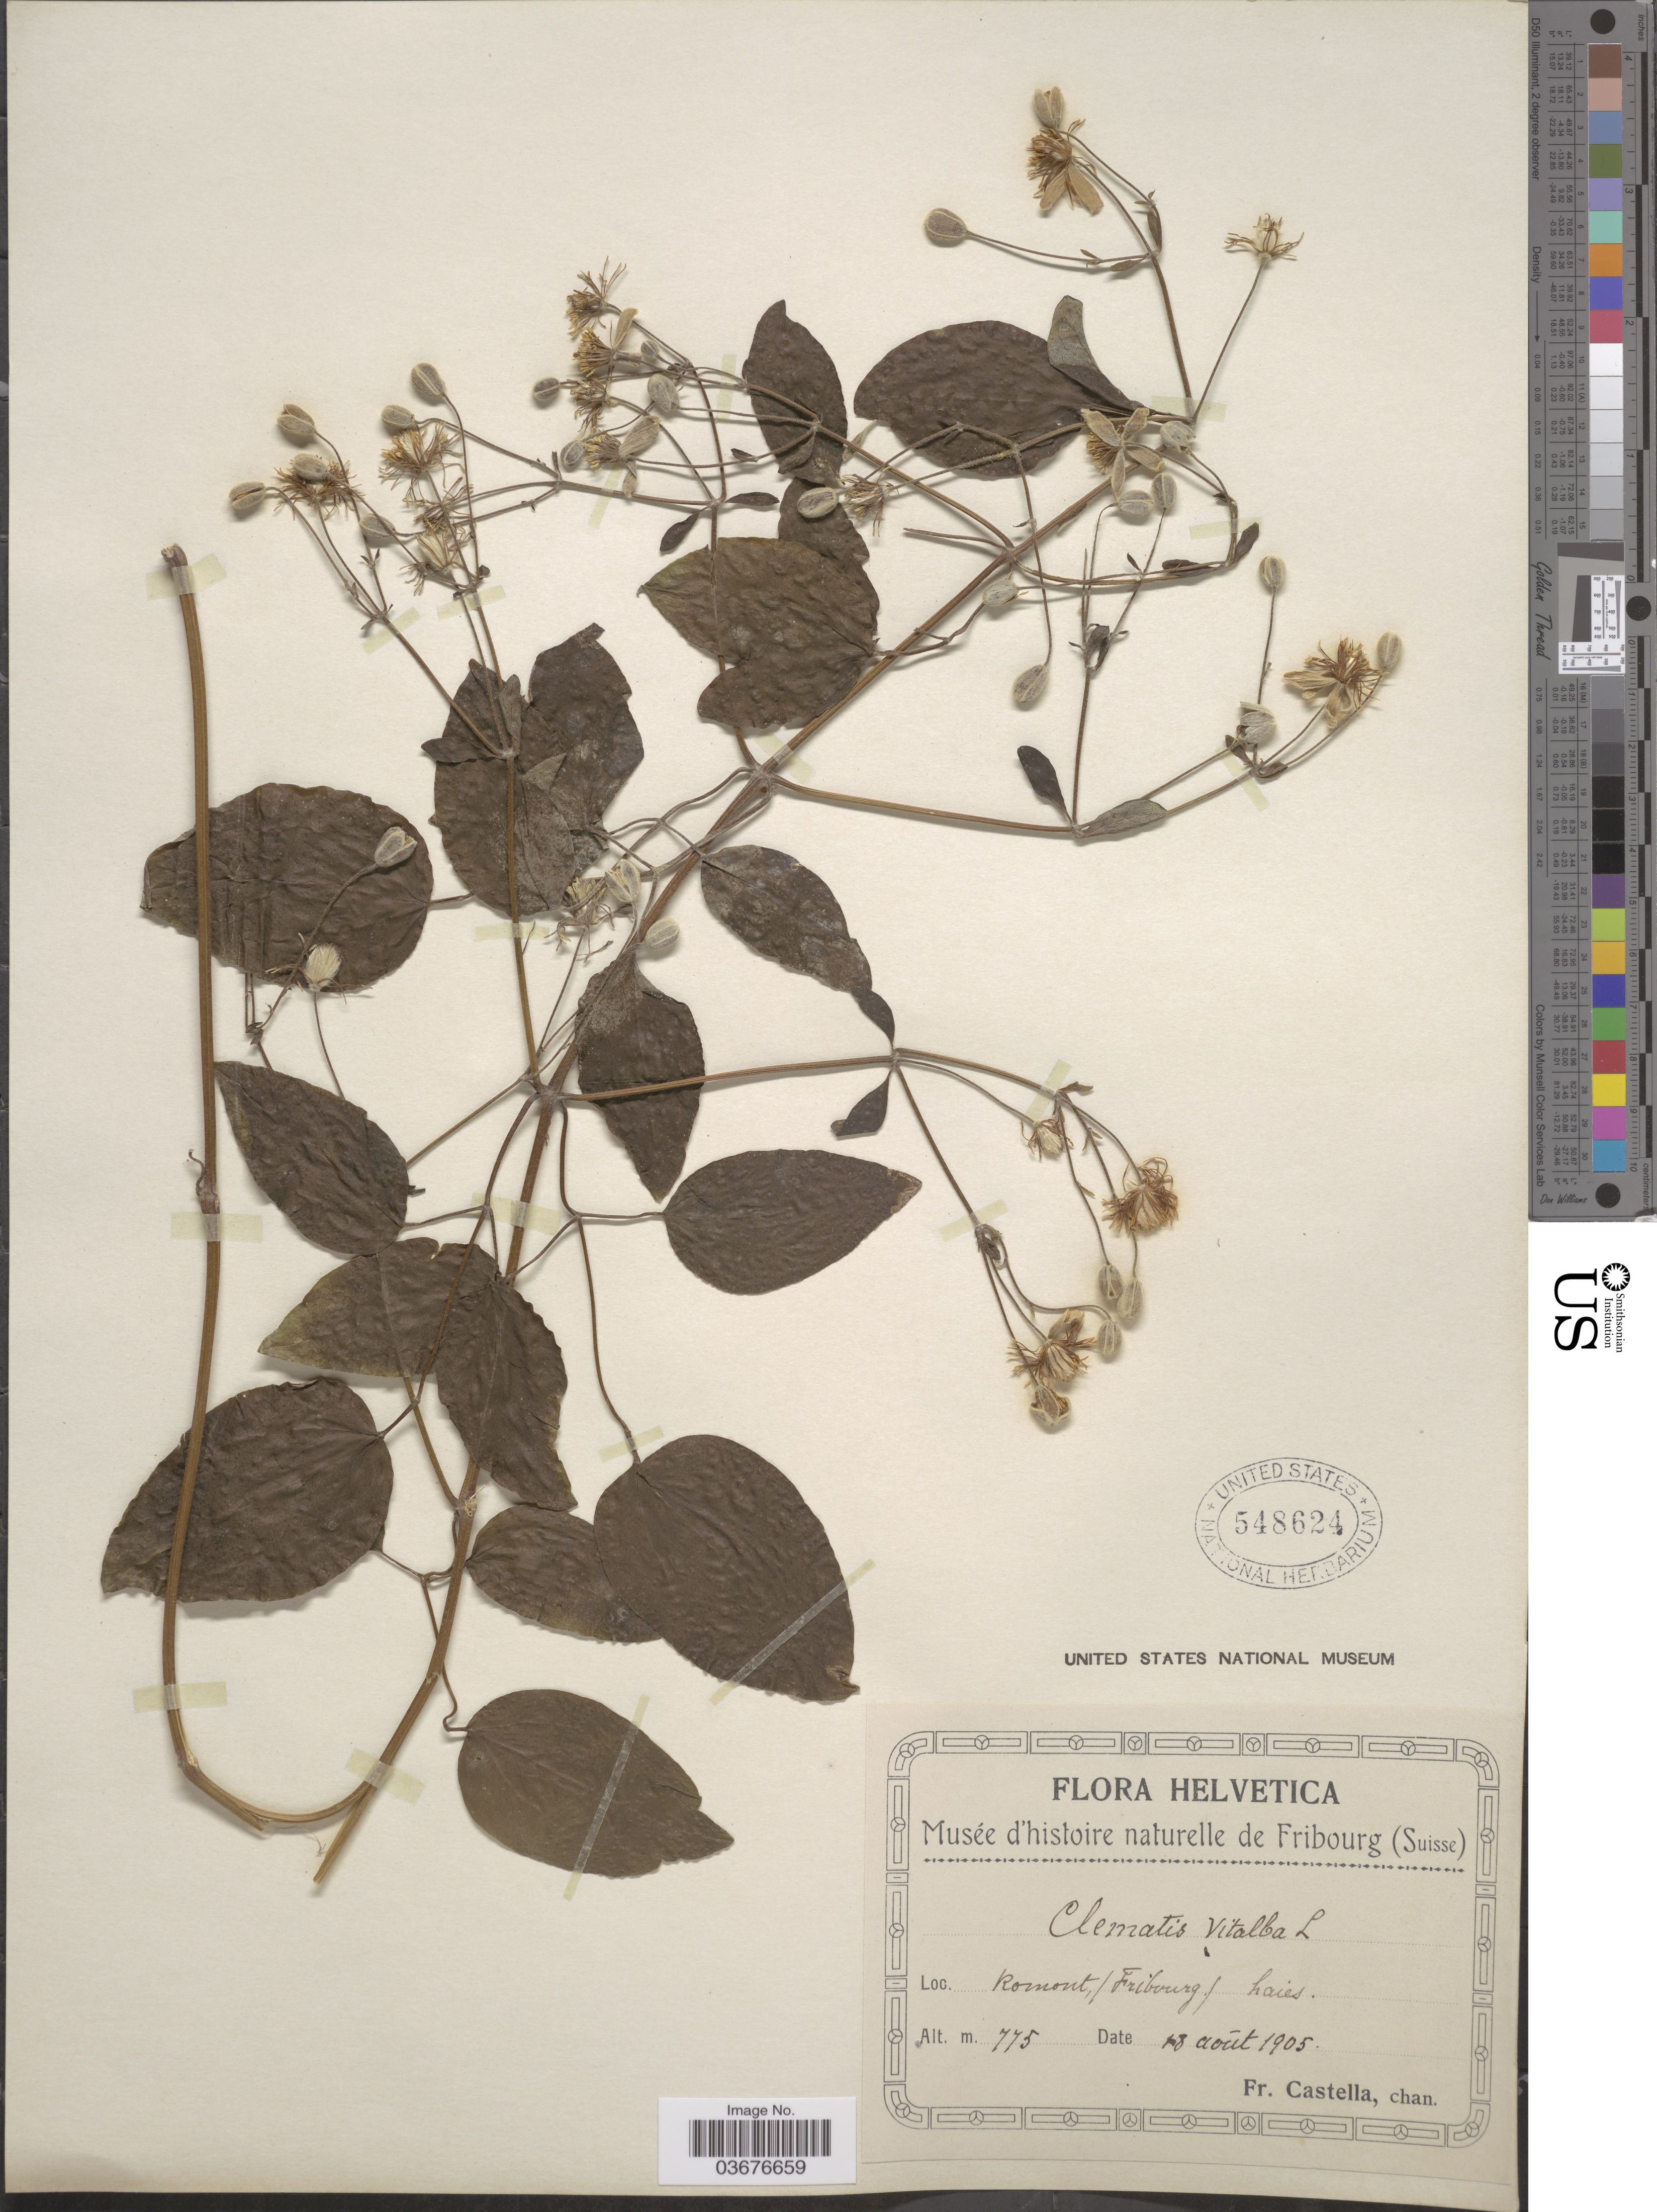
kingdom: Plantae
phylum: Tracheophyta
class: Magnoliopsida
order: Ranunculales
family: Ranunculaceae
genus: Clematis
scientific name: Clematis vitalba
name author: L.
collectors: Fr. Castella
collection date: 1905-08-18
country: Switzerland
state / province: Fribourg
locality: Helvetica, Romont, (Fribourg.) haies.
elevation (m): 775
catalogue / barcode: US 548624